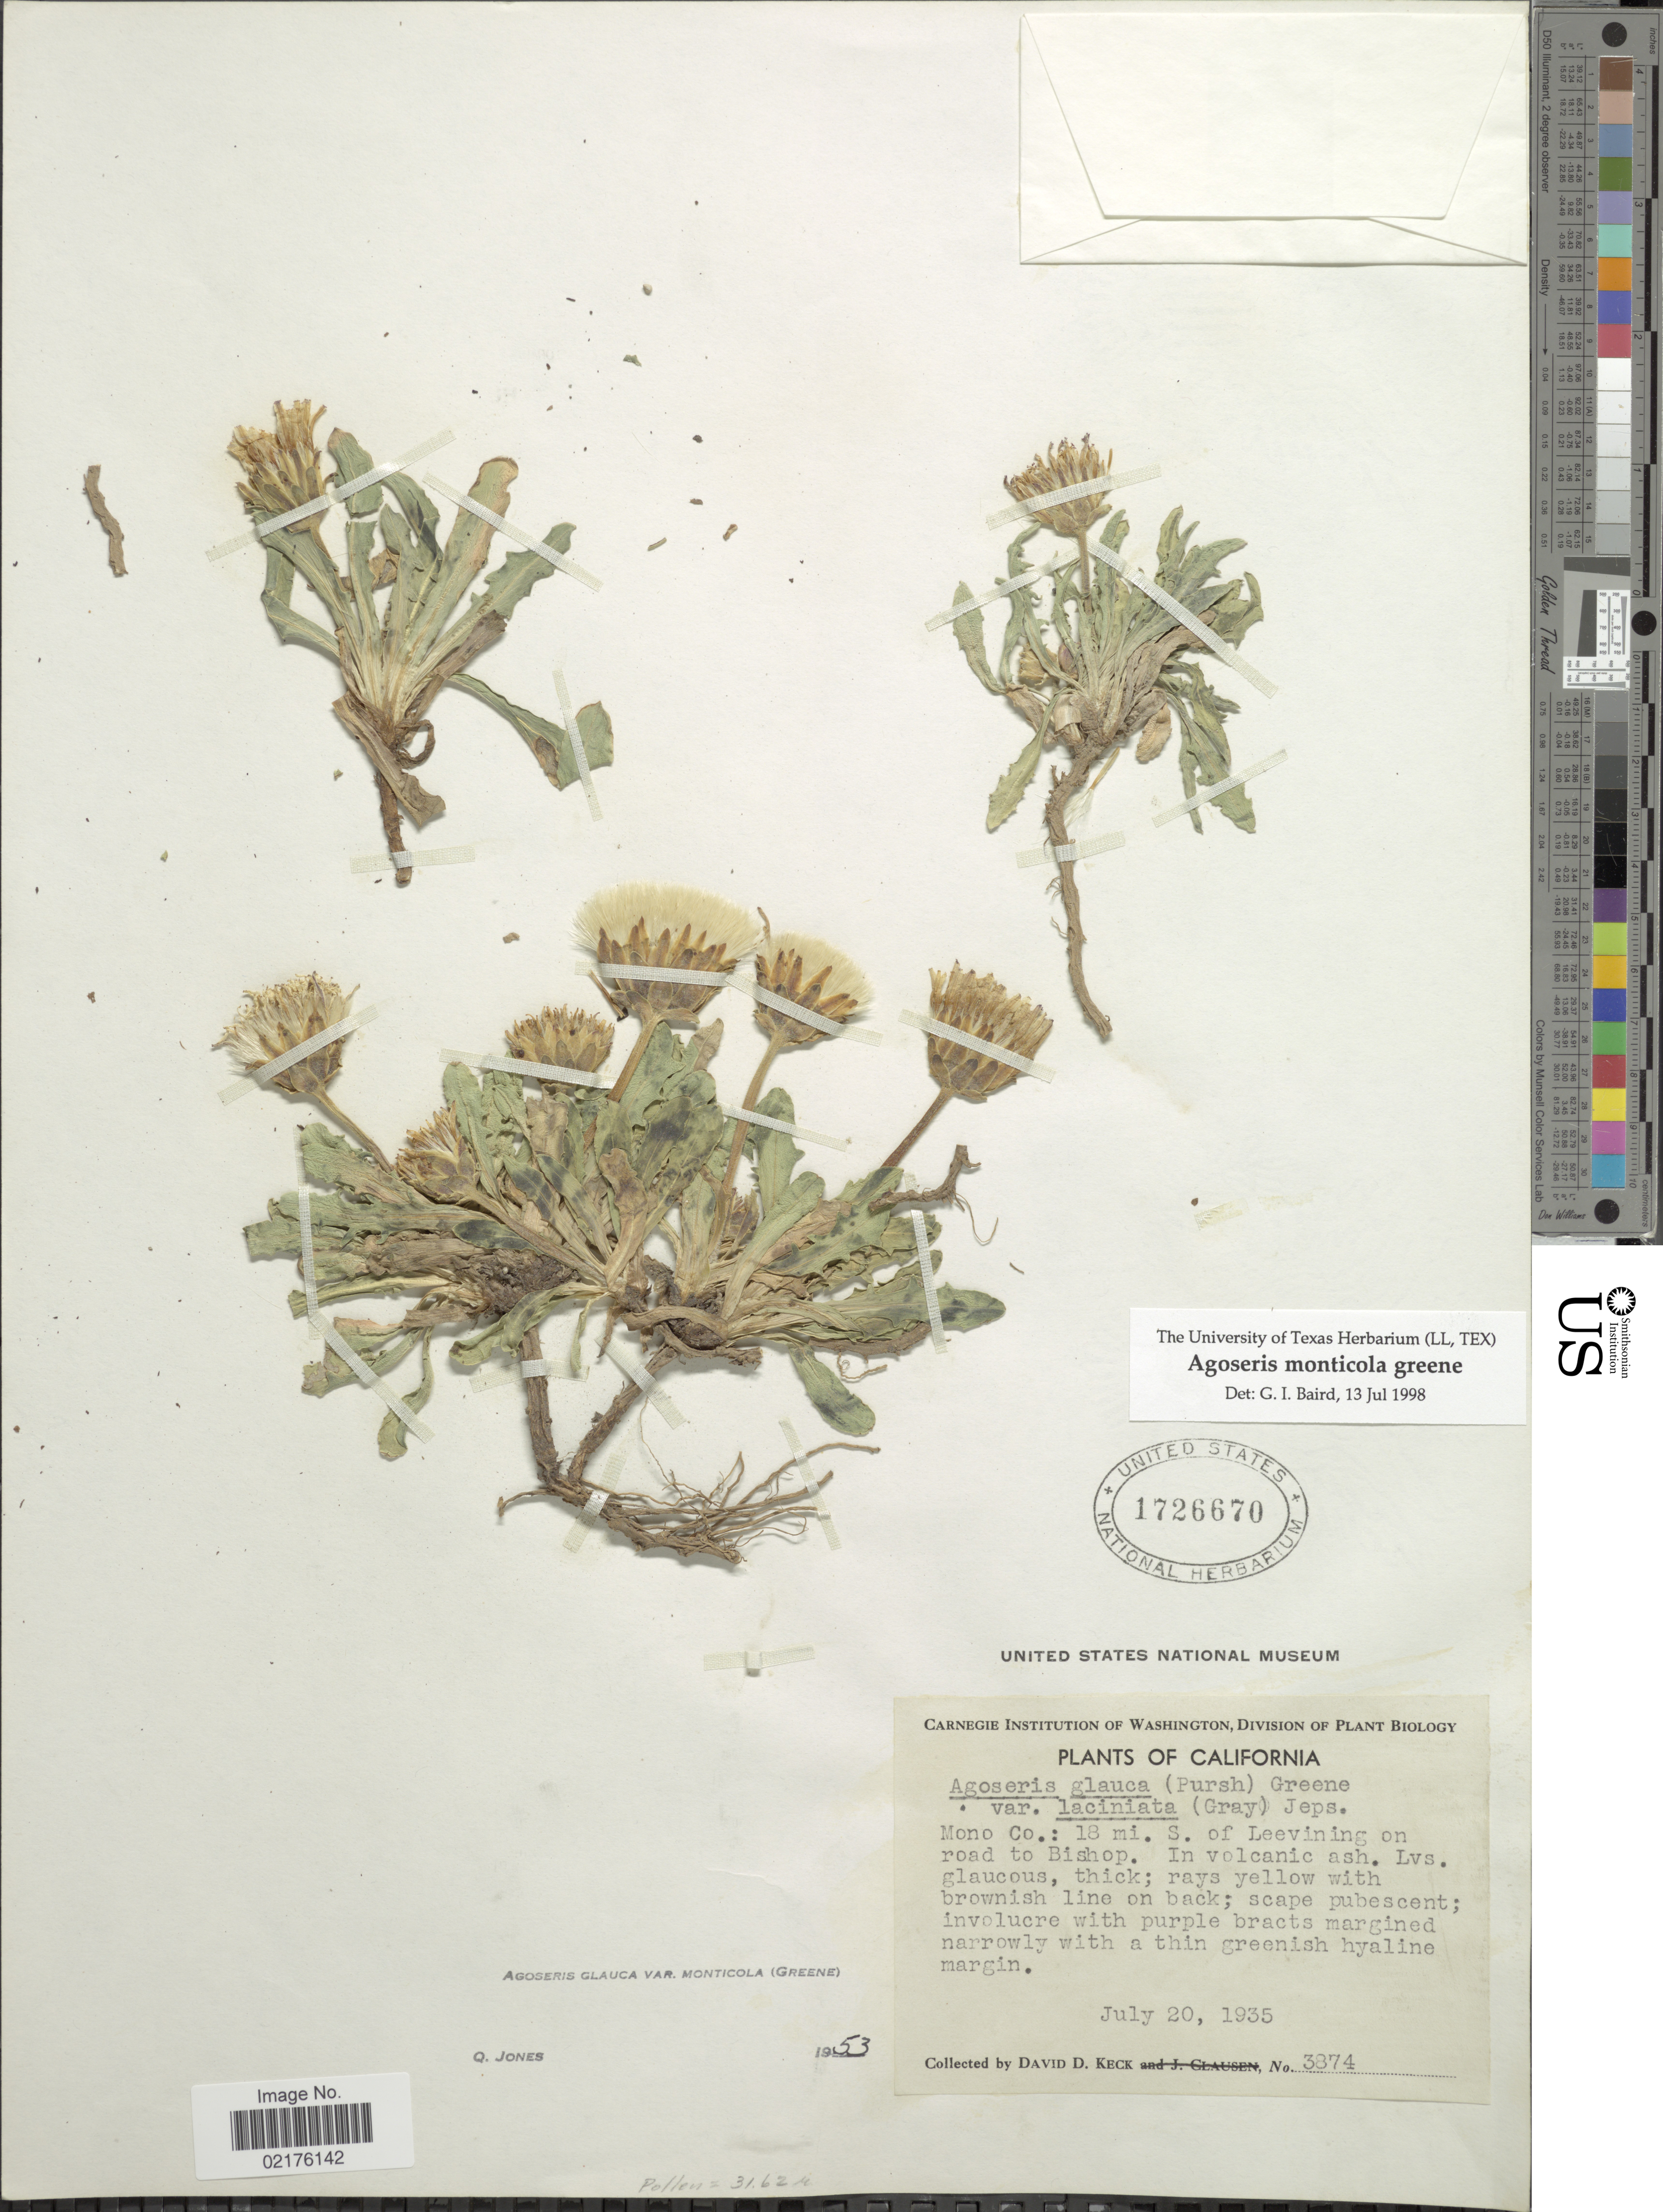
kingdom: Plantae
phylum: Tracheophyta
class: Magnoliopsida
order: Asterales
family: Asteraceae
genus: Agoseris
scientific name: Agoseris monticola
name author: Greene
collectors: D. D. Keck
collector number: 3874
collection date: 1935-07-20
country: United States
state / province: California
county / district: Mono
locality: Mono Co.: 18 mi. S. of Leevining on road to Bishop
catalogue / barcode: US 1726670